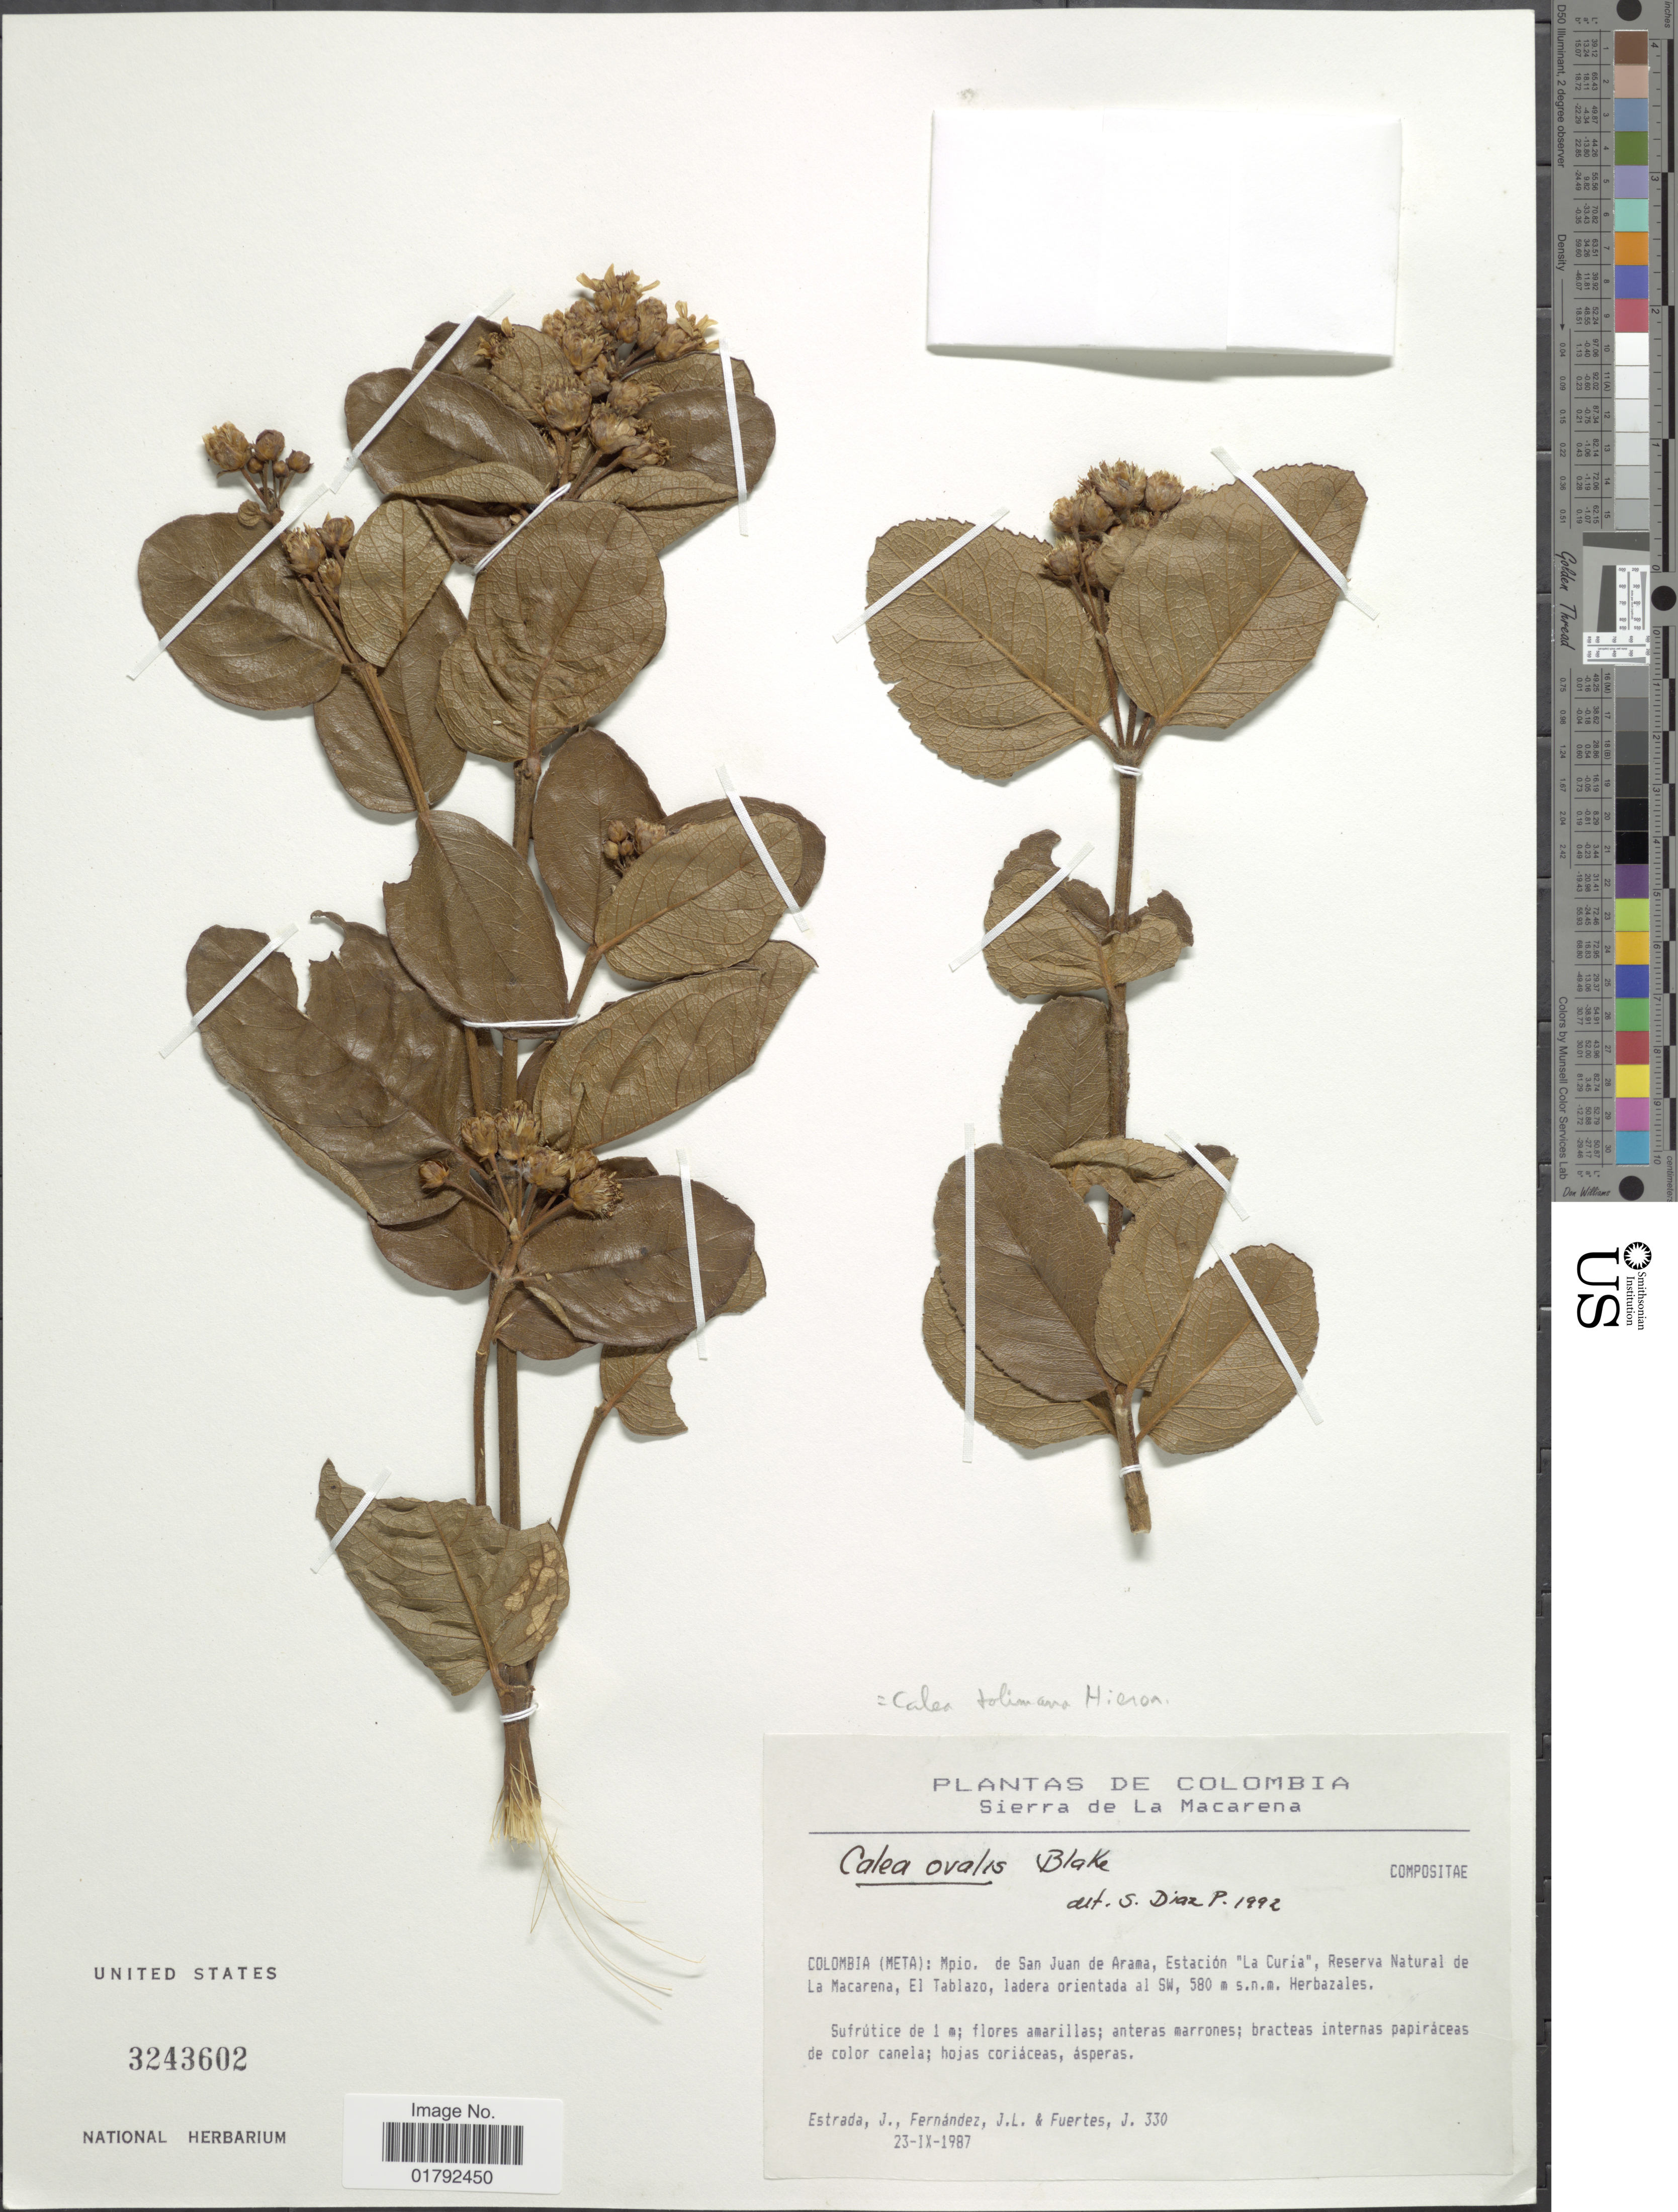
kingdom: Plantae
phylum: Tracheophyta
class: Magnoliopsida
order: Asterales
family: Asteraceae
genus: Calea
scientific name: Calea tolimana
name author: Hieron.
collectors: J. Estrada, J. Fernandez & J. Fuertes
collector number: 330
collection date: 1987-09-23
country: Colombia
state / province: Meta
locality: Mpio. de San Juan de Arama, Estacion "La Curia", Reserva Natural de La Macarena, El Tablazo, ladera orientada al SW.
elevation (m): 580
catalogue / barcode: US 3243602